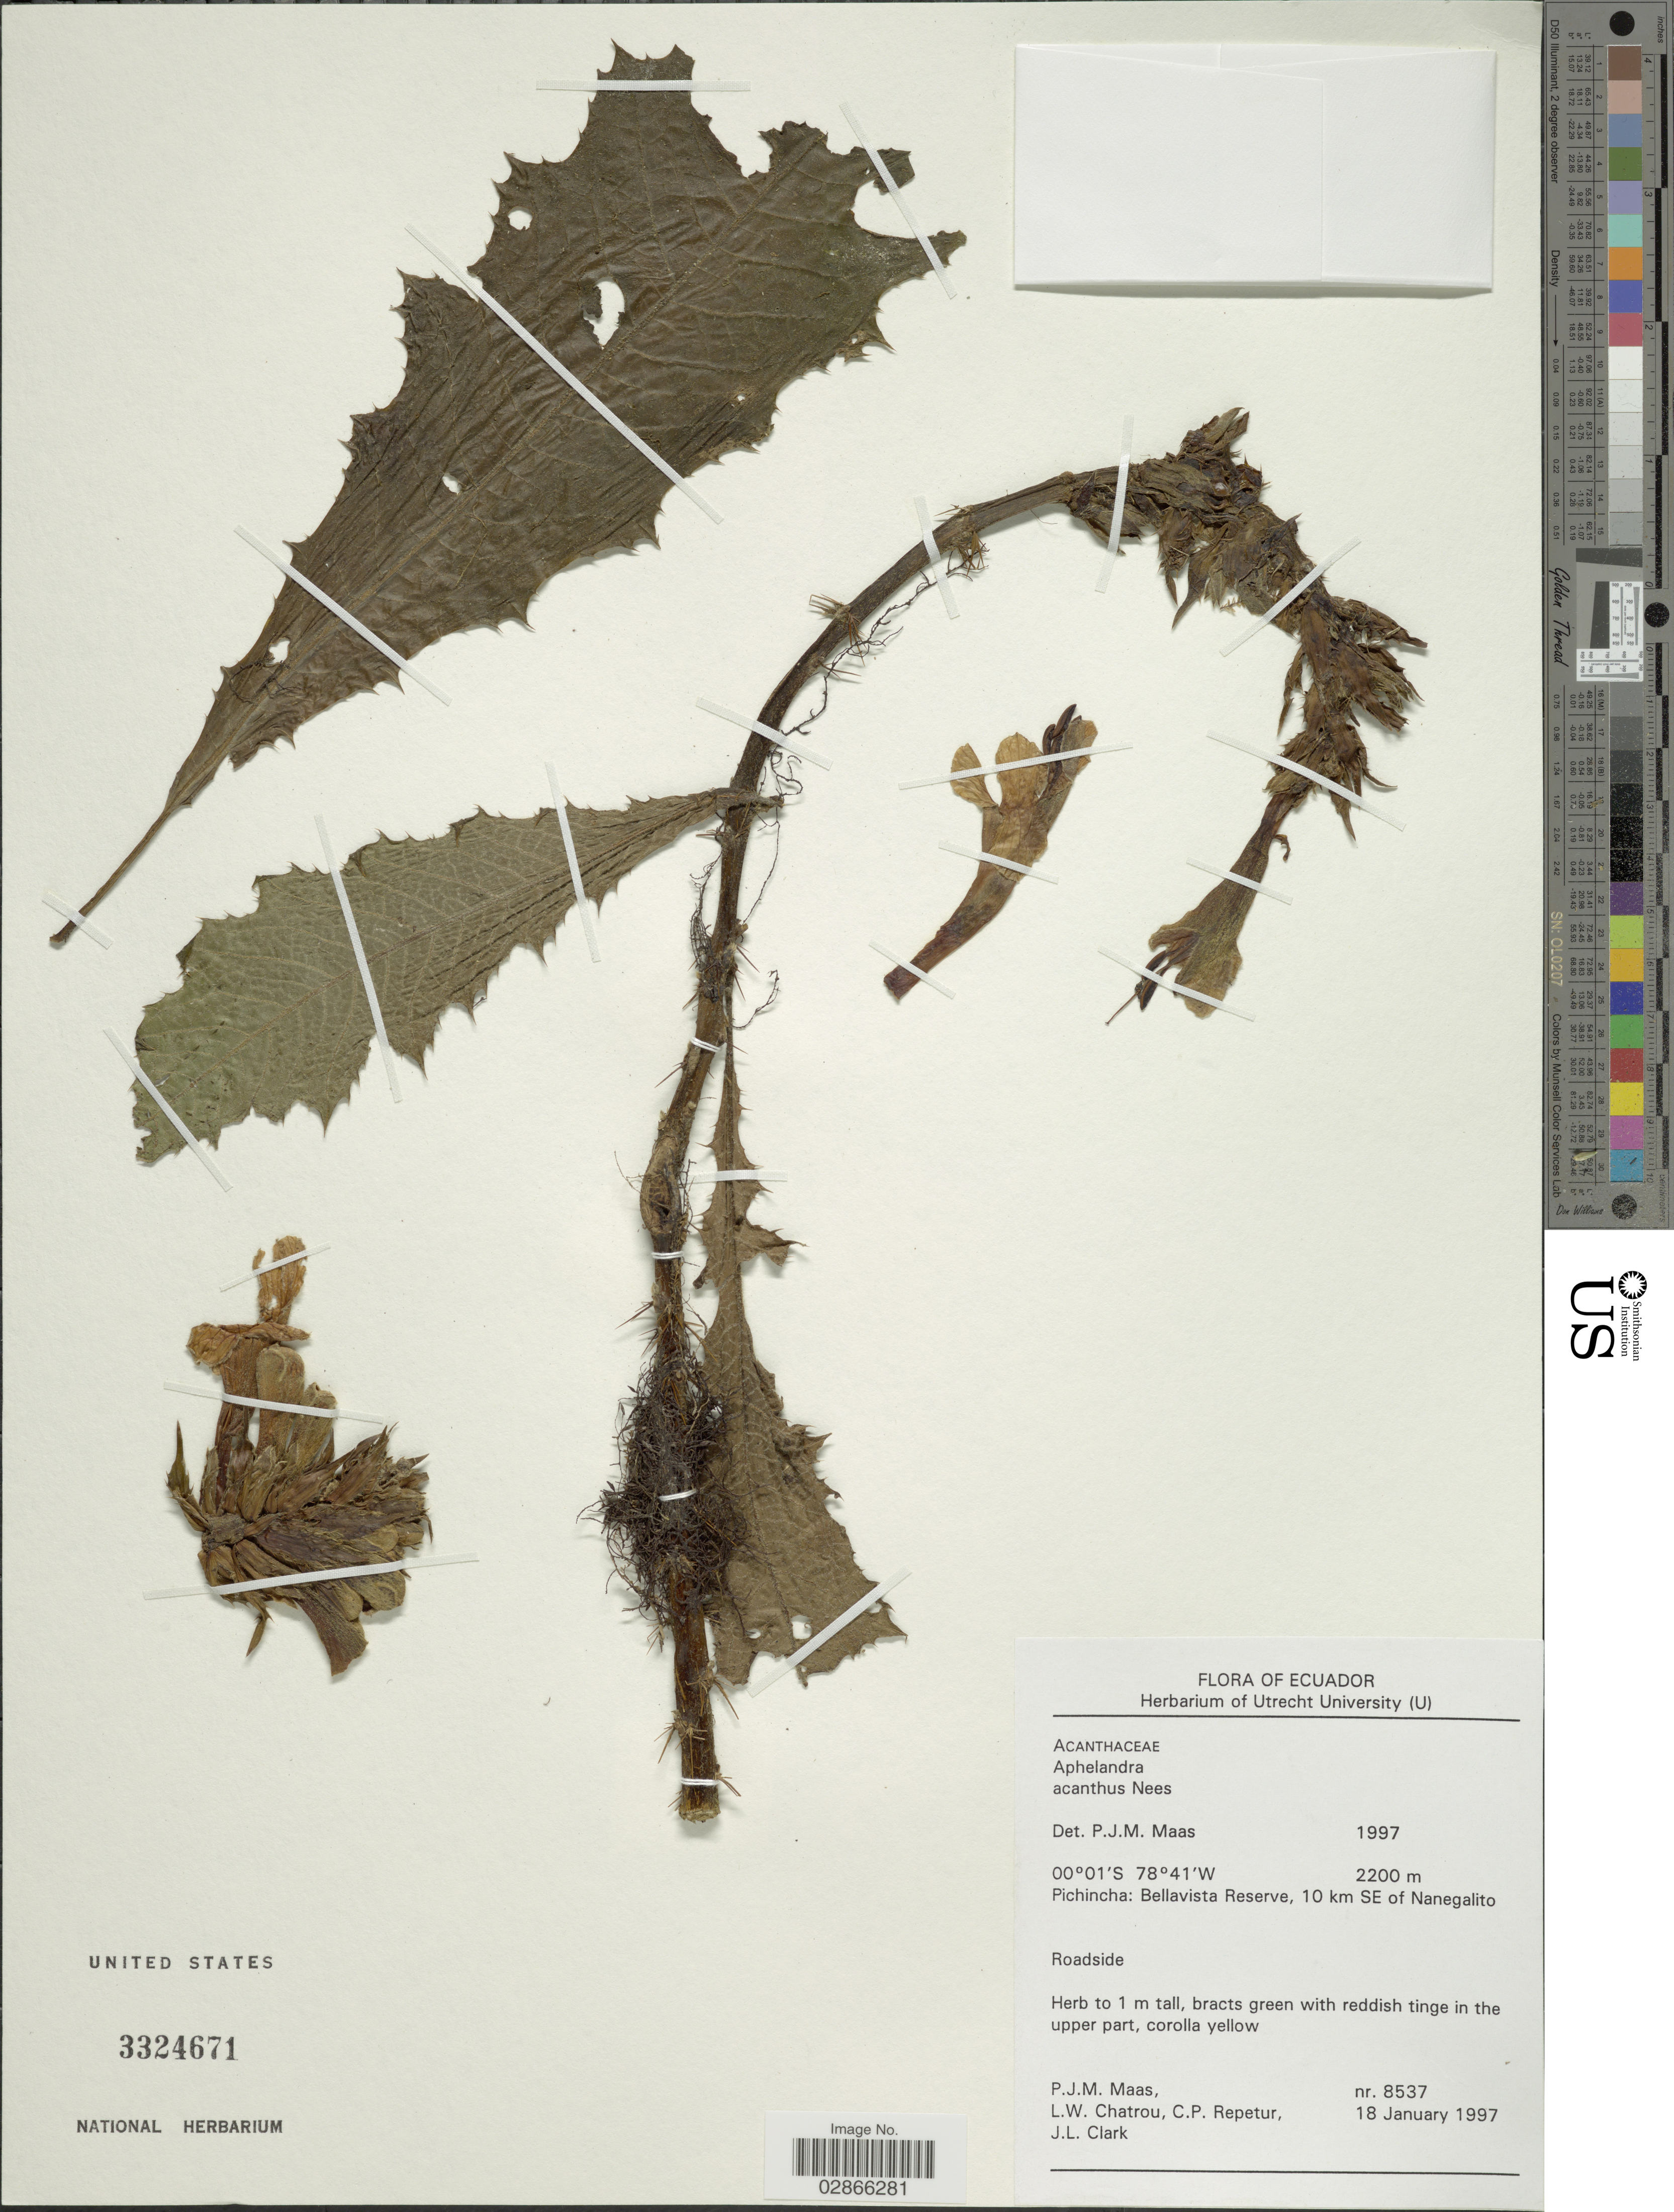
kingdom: Plantae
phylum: Tracheophyta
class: Magnoliopsida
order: Lamiales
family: Acanthaceae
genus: Aphelandra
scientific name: Aphelandra acanthus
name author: Nees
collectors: P. Maas, L. W. Chatrou, C. Repetur & J. L. Clark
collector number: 8537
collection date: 1997-01-18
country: Ecuador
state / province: Pichincha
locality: Bellavista Reserve, 10 km SE of Nanegalito.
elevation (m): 2200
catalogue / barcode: US 3324671